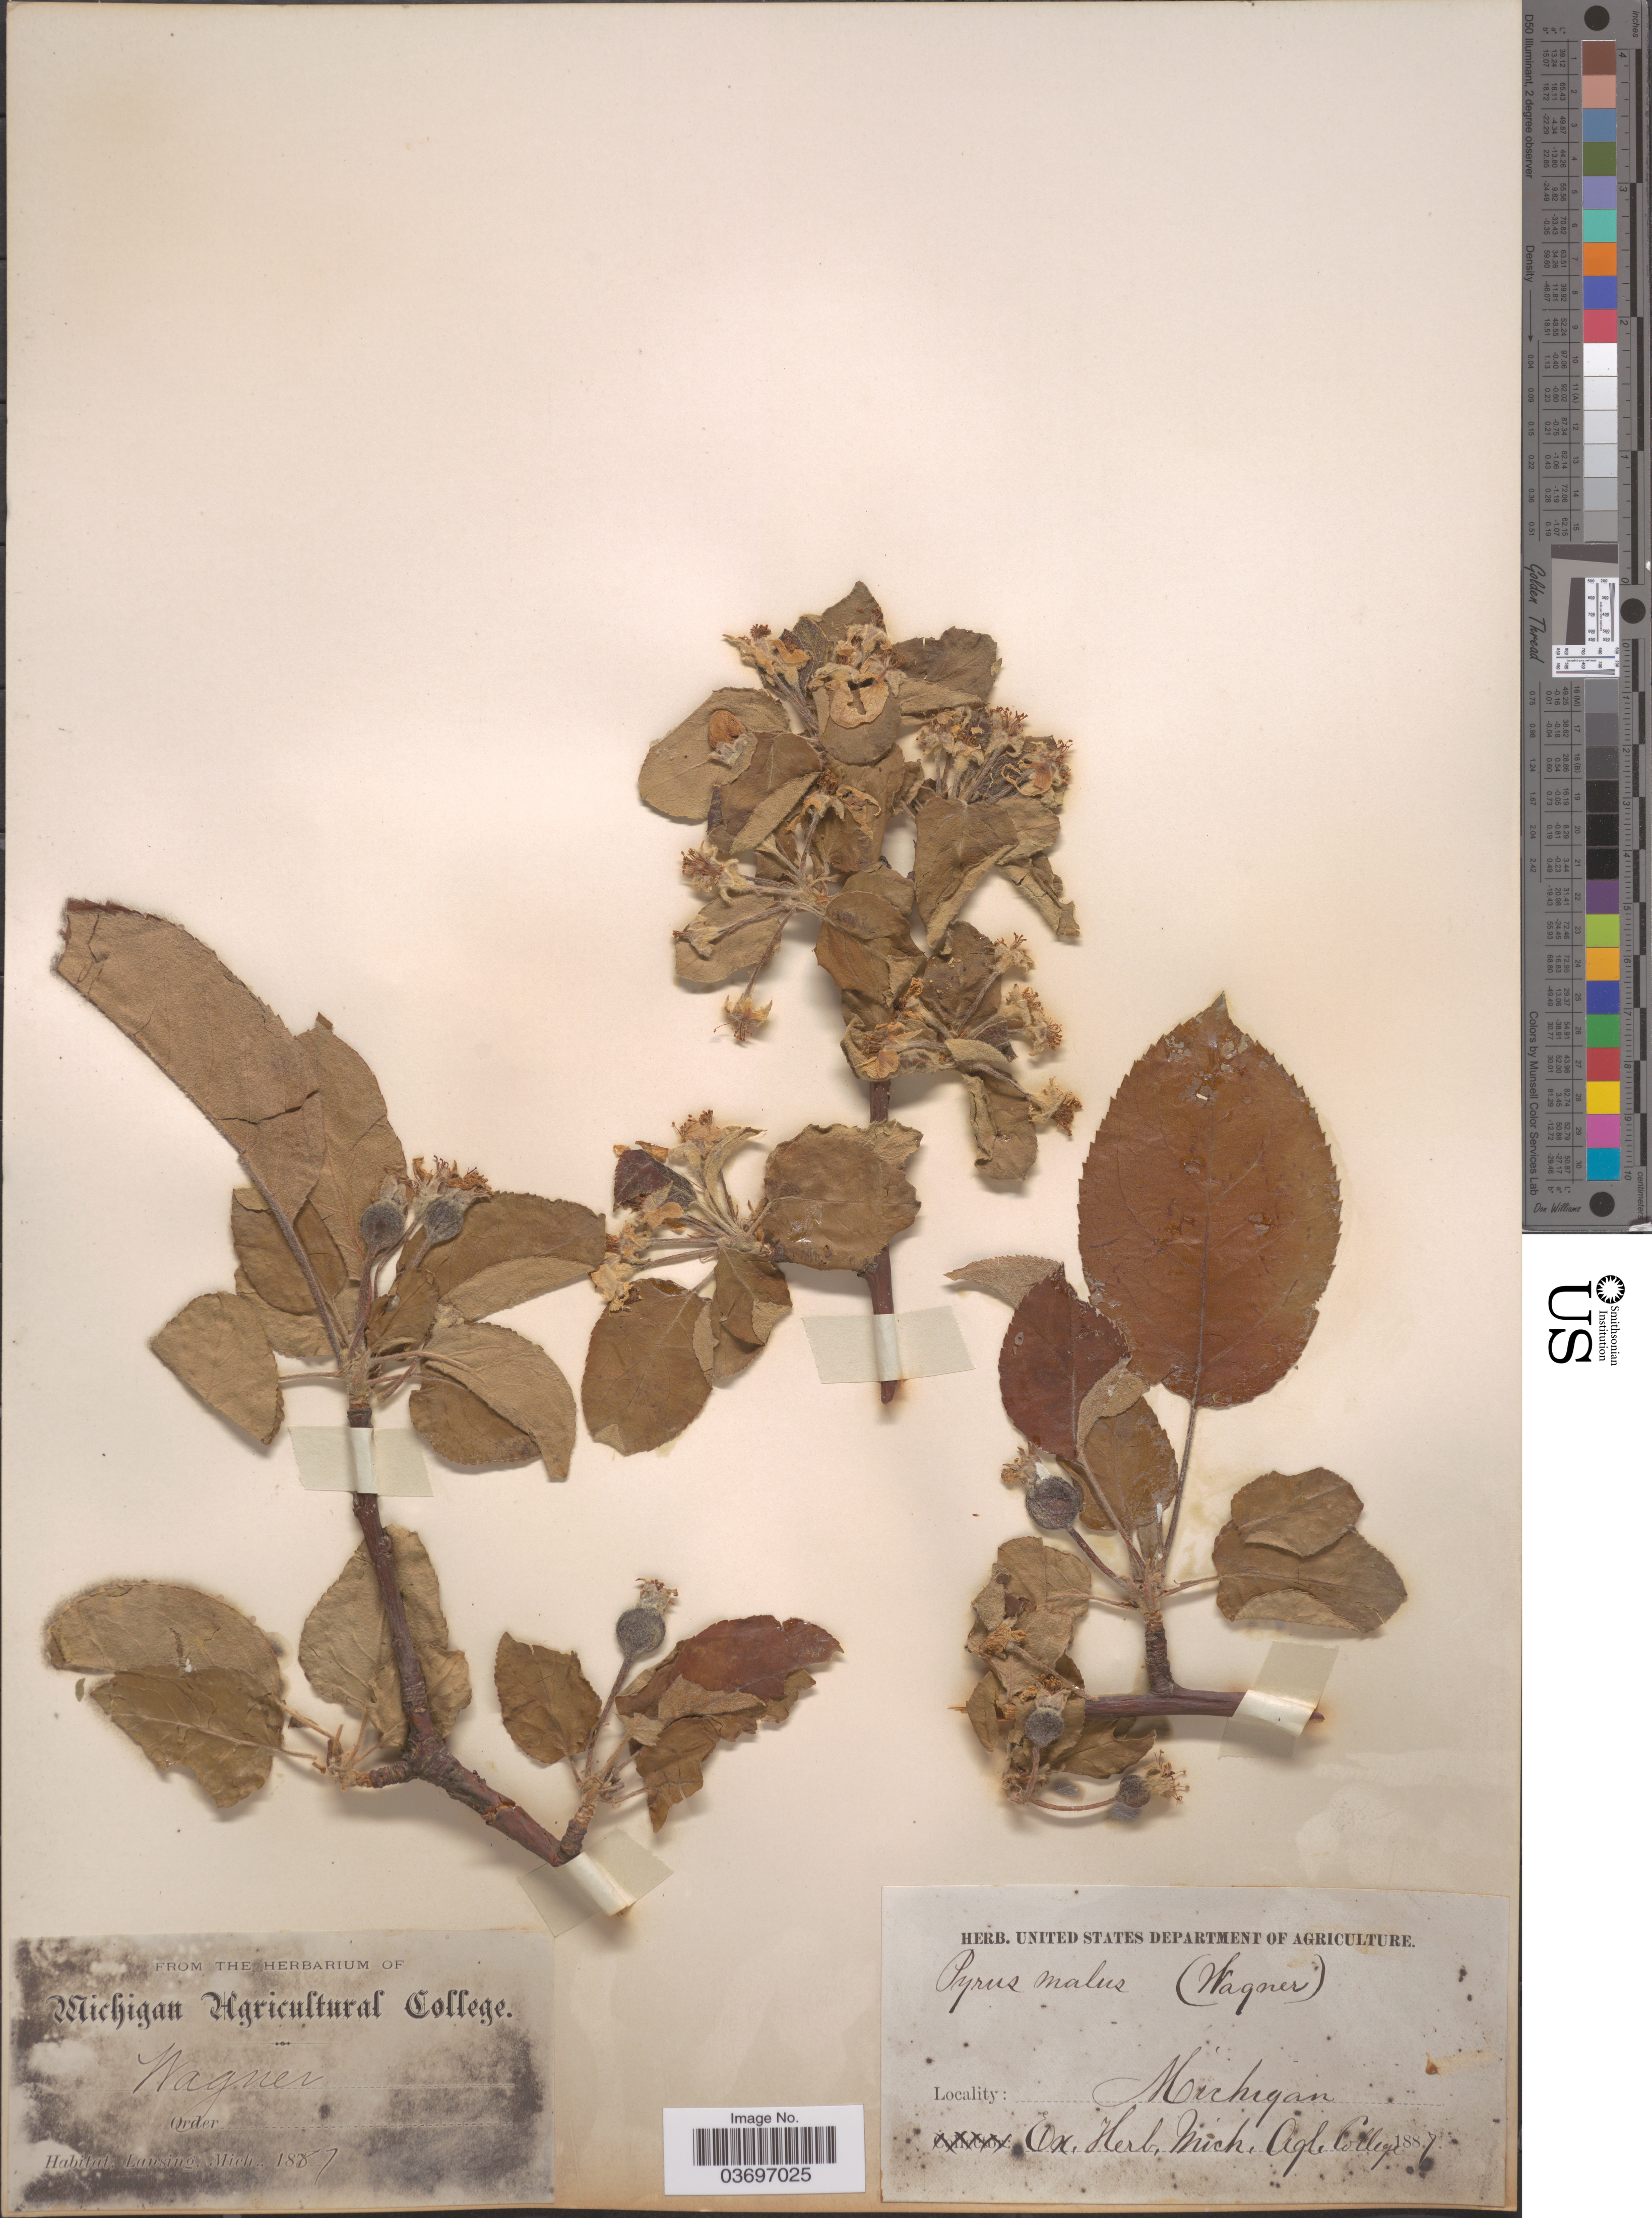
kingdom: Plantae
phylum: Tracheophyta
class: Magnoliopsida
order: Rosales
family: Rosaceae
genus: Malus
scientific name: Malus pumila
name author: Mill.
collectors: Ex herb. Michigan Agricultural College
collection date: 1887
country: United States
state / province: Michigan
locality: Lansing.